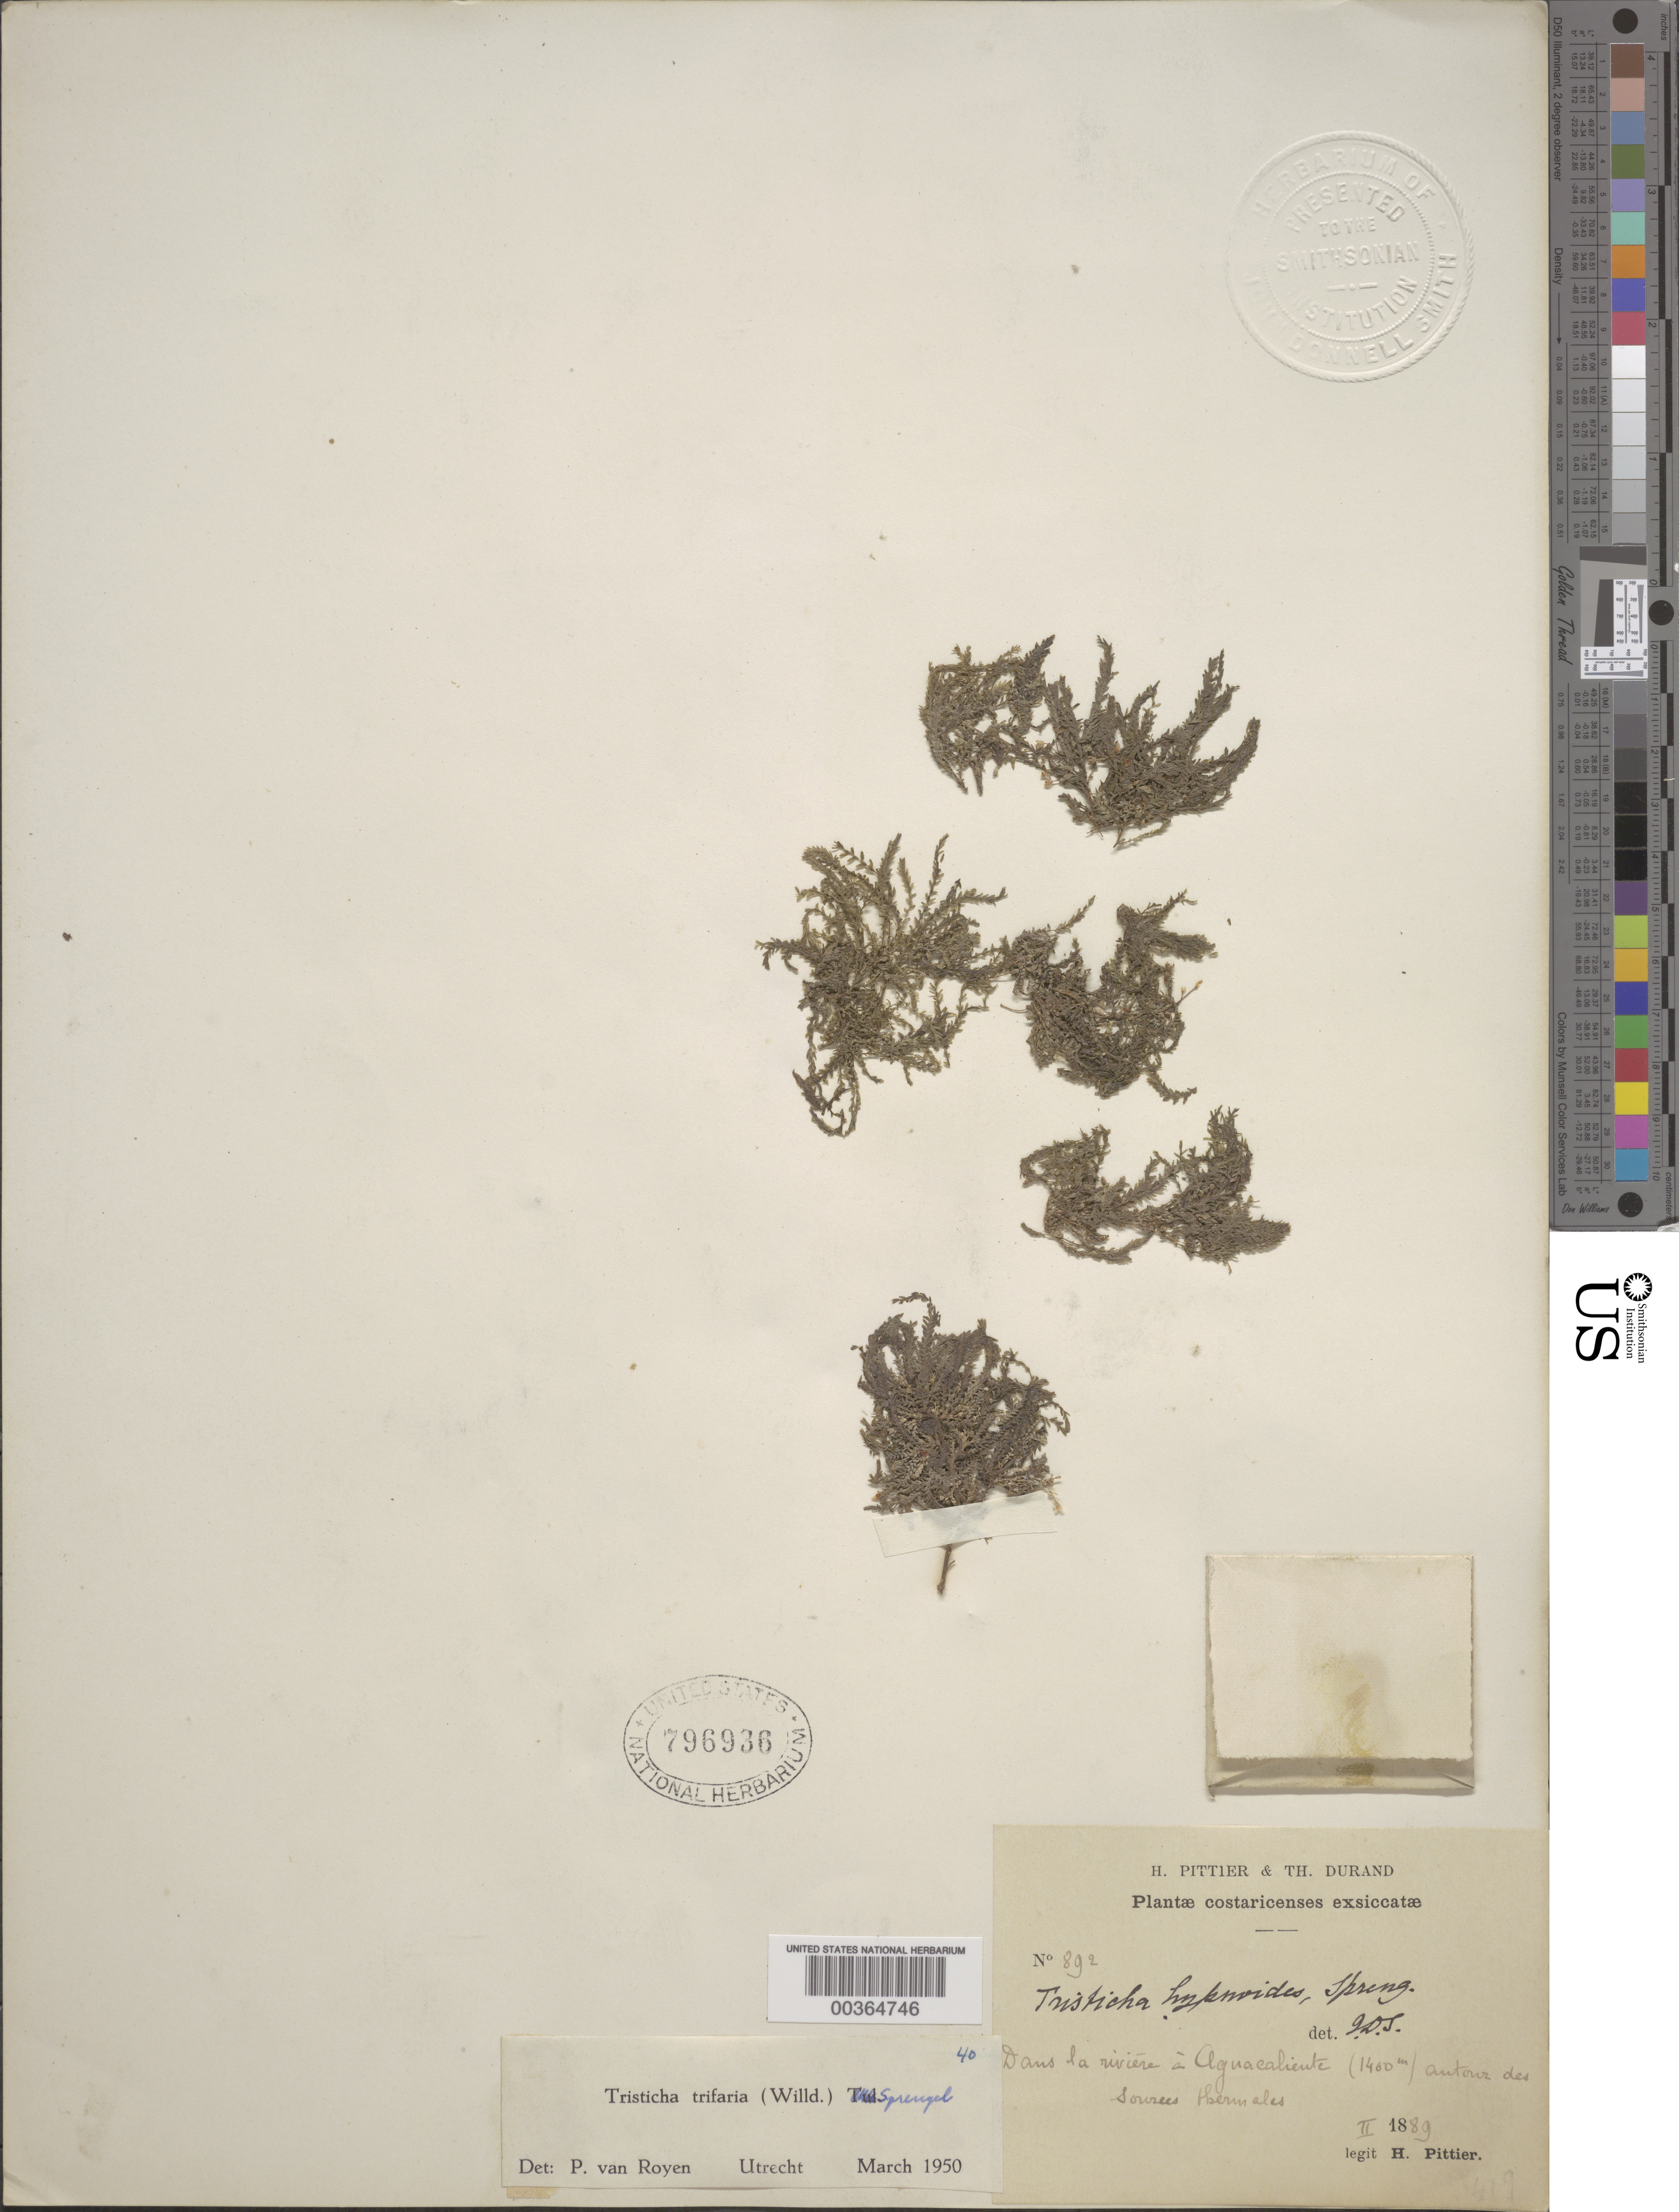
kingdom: Plantae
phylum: Tracheophyta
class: Magnoliopsida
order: Malpighiales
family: Podostemaceae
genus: Tristicha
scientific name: Tristicha trifaria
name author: (Willd.) Spreng.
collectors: H. F. Pittier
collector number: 892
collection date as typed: Feb 1889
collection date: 1889-02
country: Costa Rica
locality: Dans la riviere a Aguacaliente autour des sources thermales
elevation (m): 1480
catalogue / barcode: US 796936